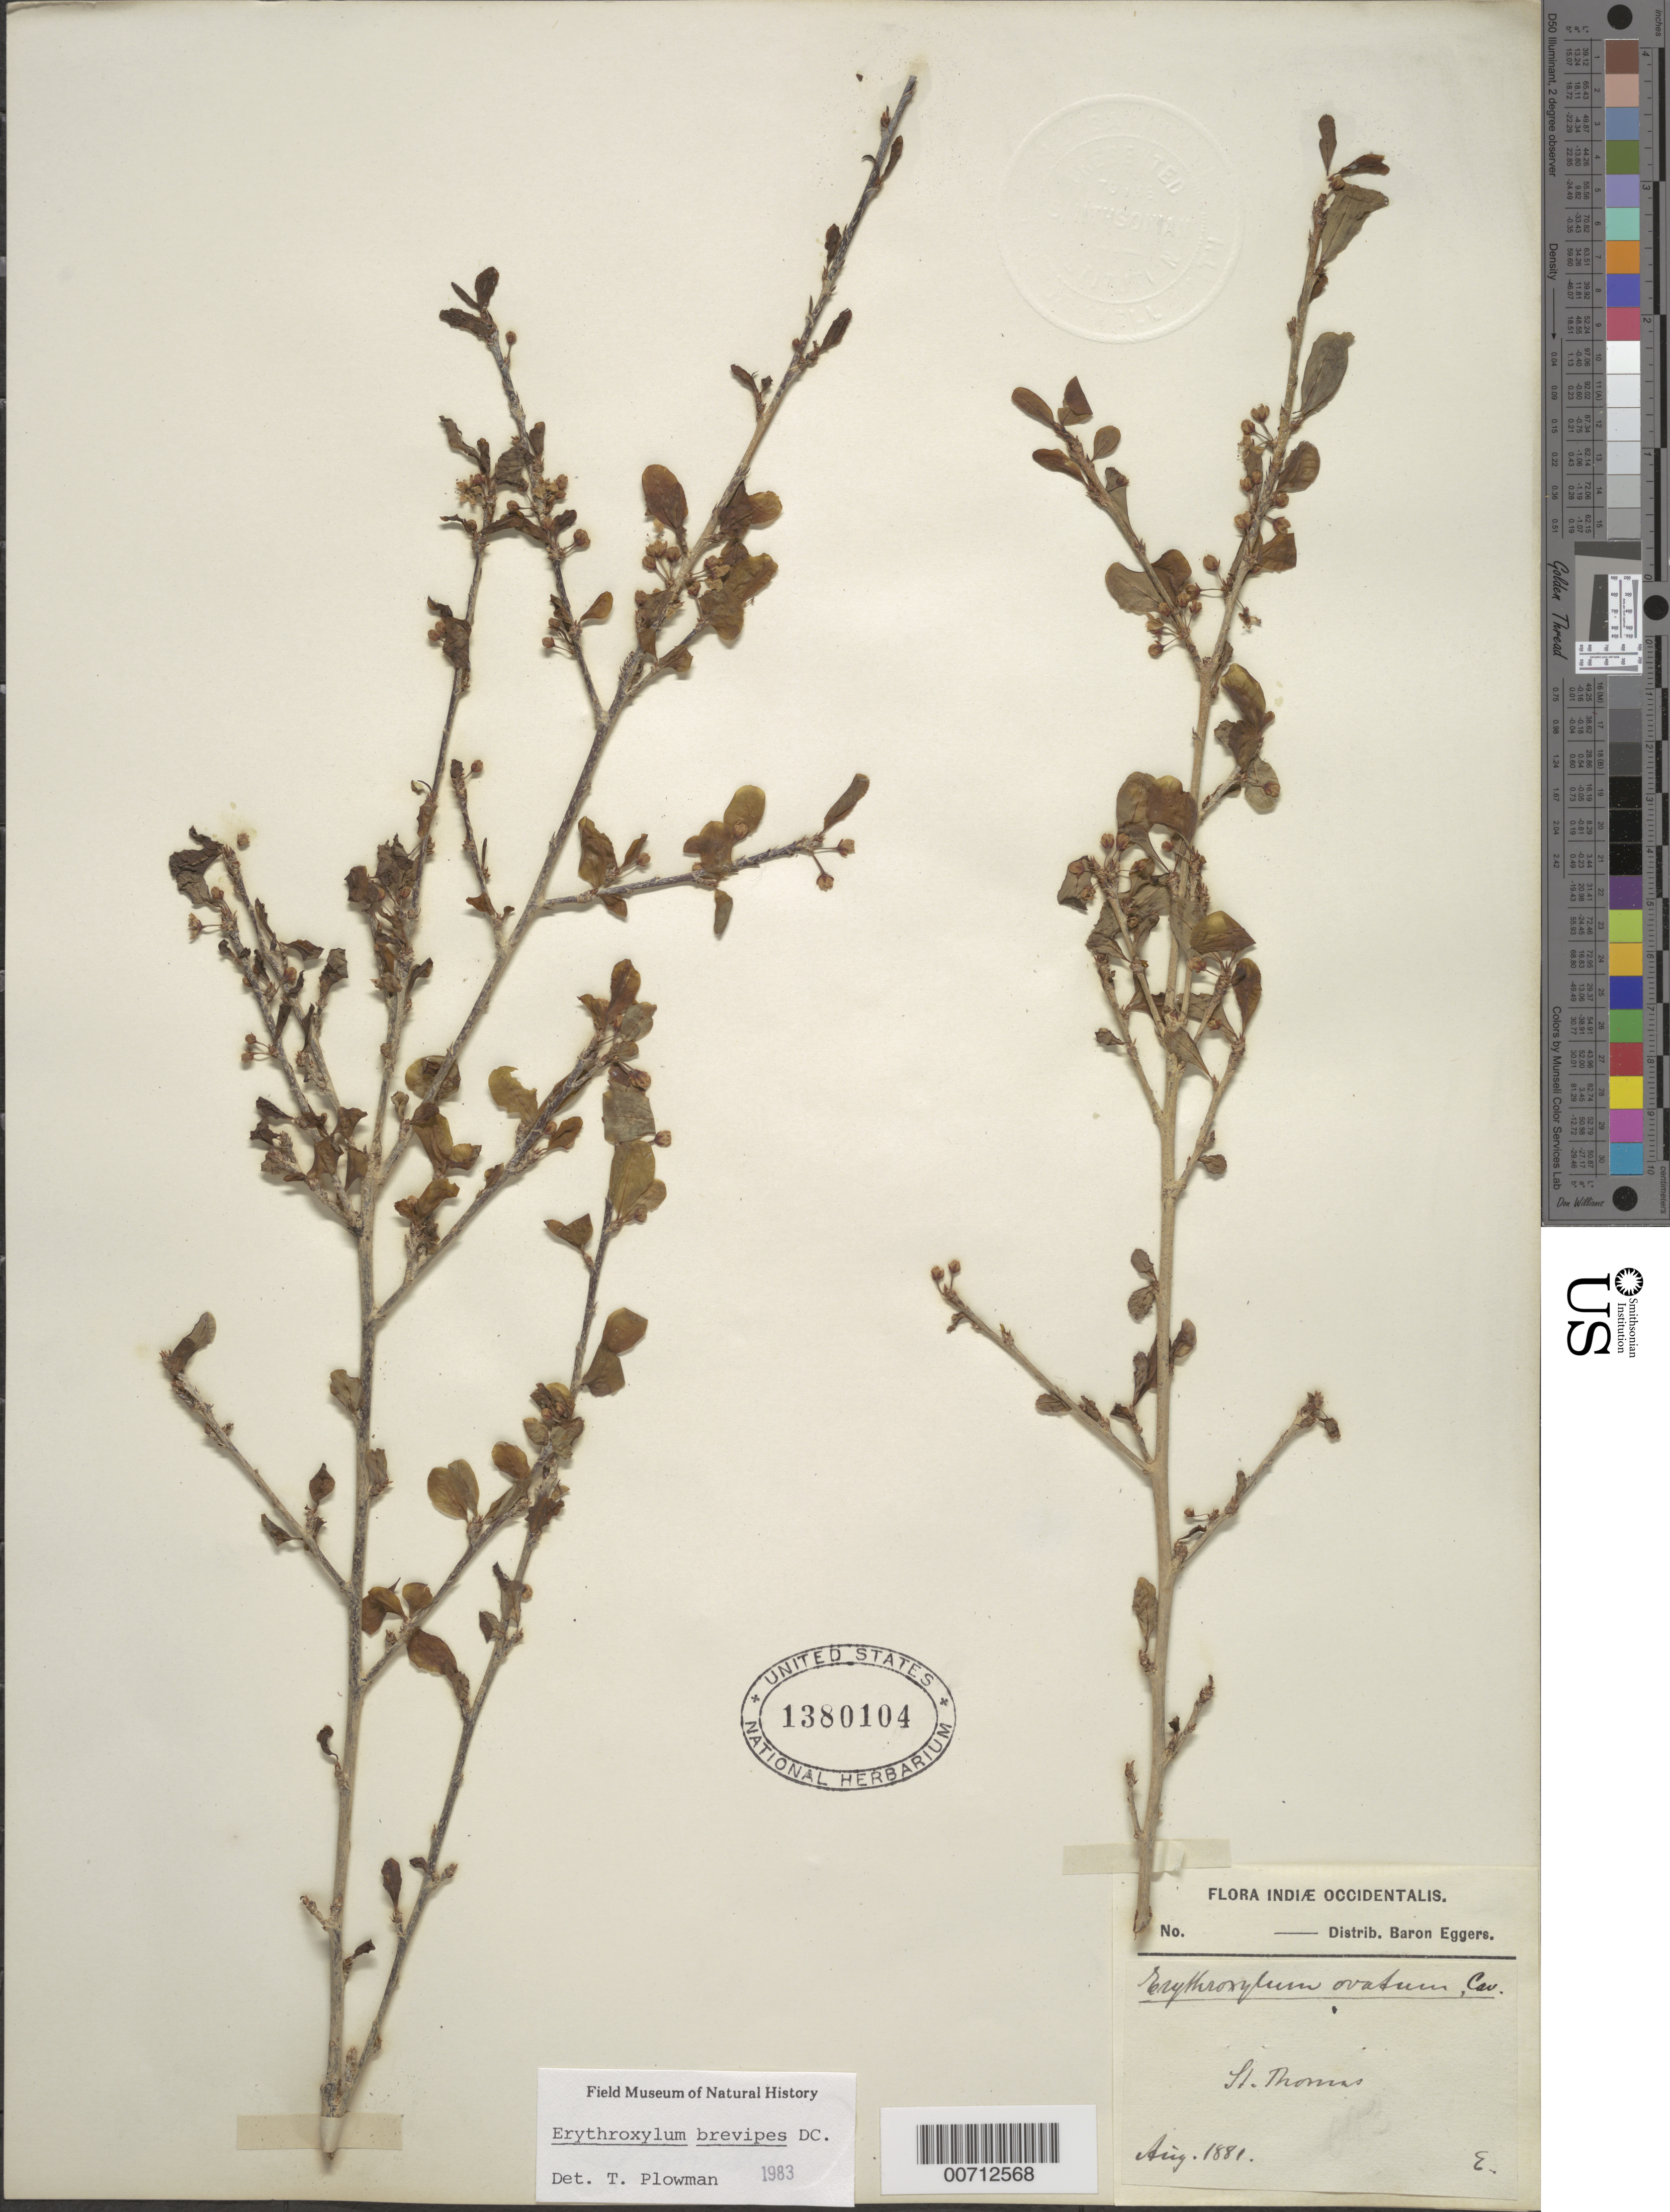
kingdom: Plantae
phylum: Tracheophyta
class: Magnoliopsida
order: Malpighiales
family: Erythroxylaceae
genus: Erythroxylum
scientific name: Erythroxylum brevipes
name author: DC.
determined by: Plowman, Timothy C.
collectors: H. F. A. von Eggers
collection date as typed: Aug 1881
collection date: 1881-08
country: U.S. Virgin Islands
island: St. Thomas Island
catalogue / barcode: US 1380104